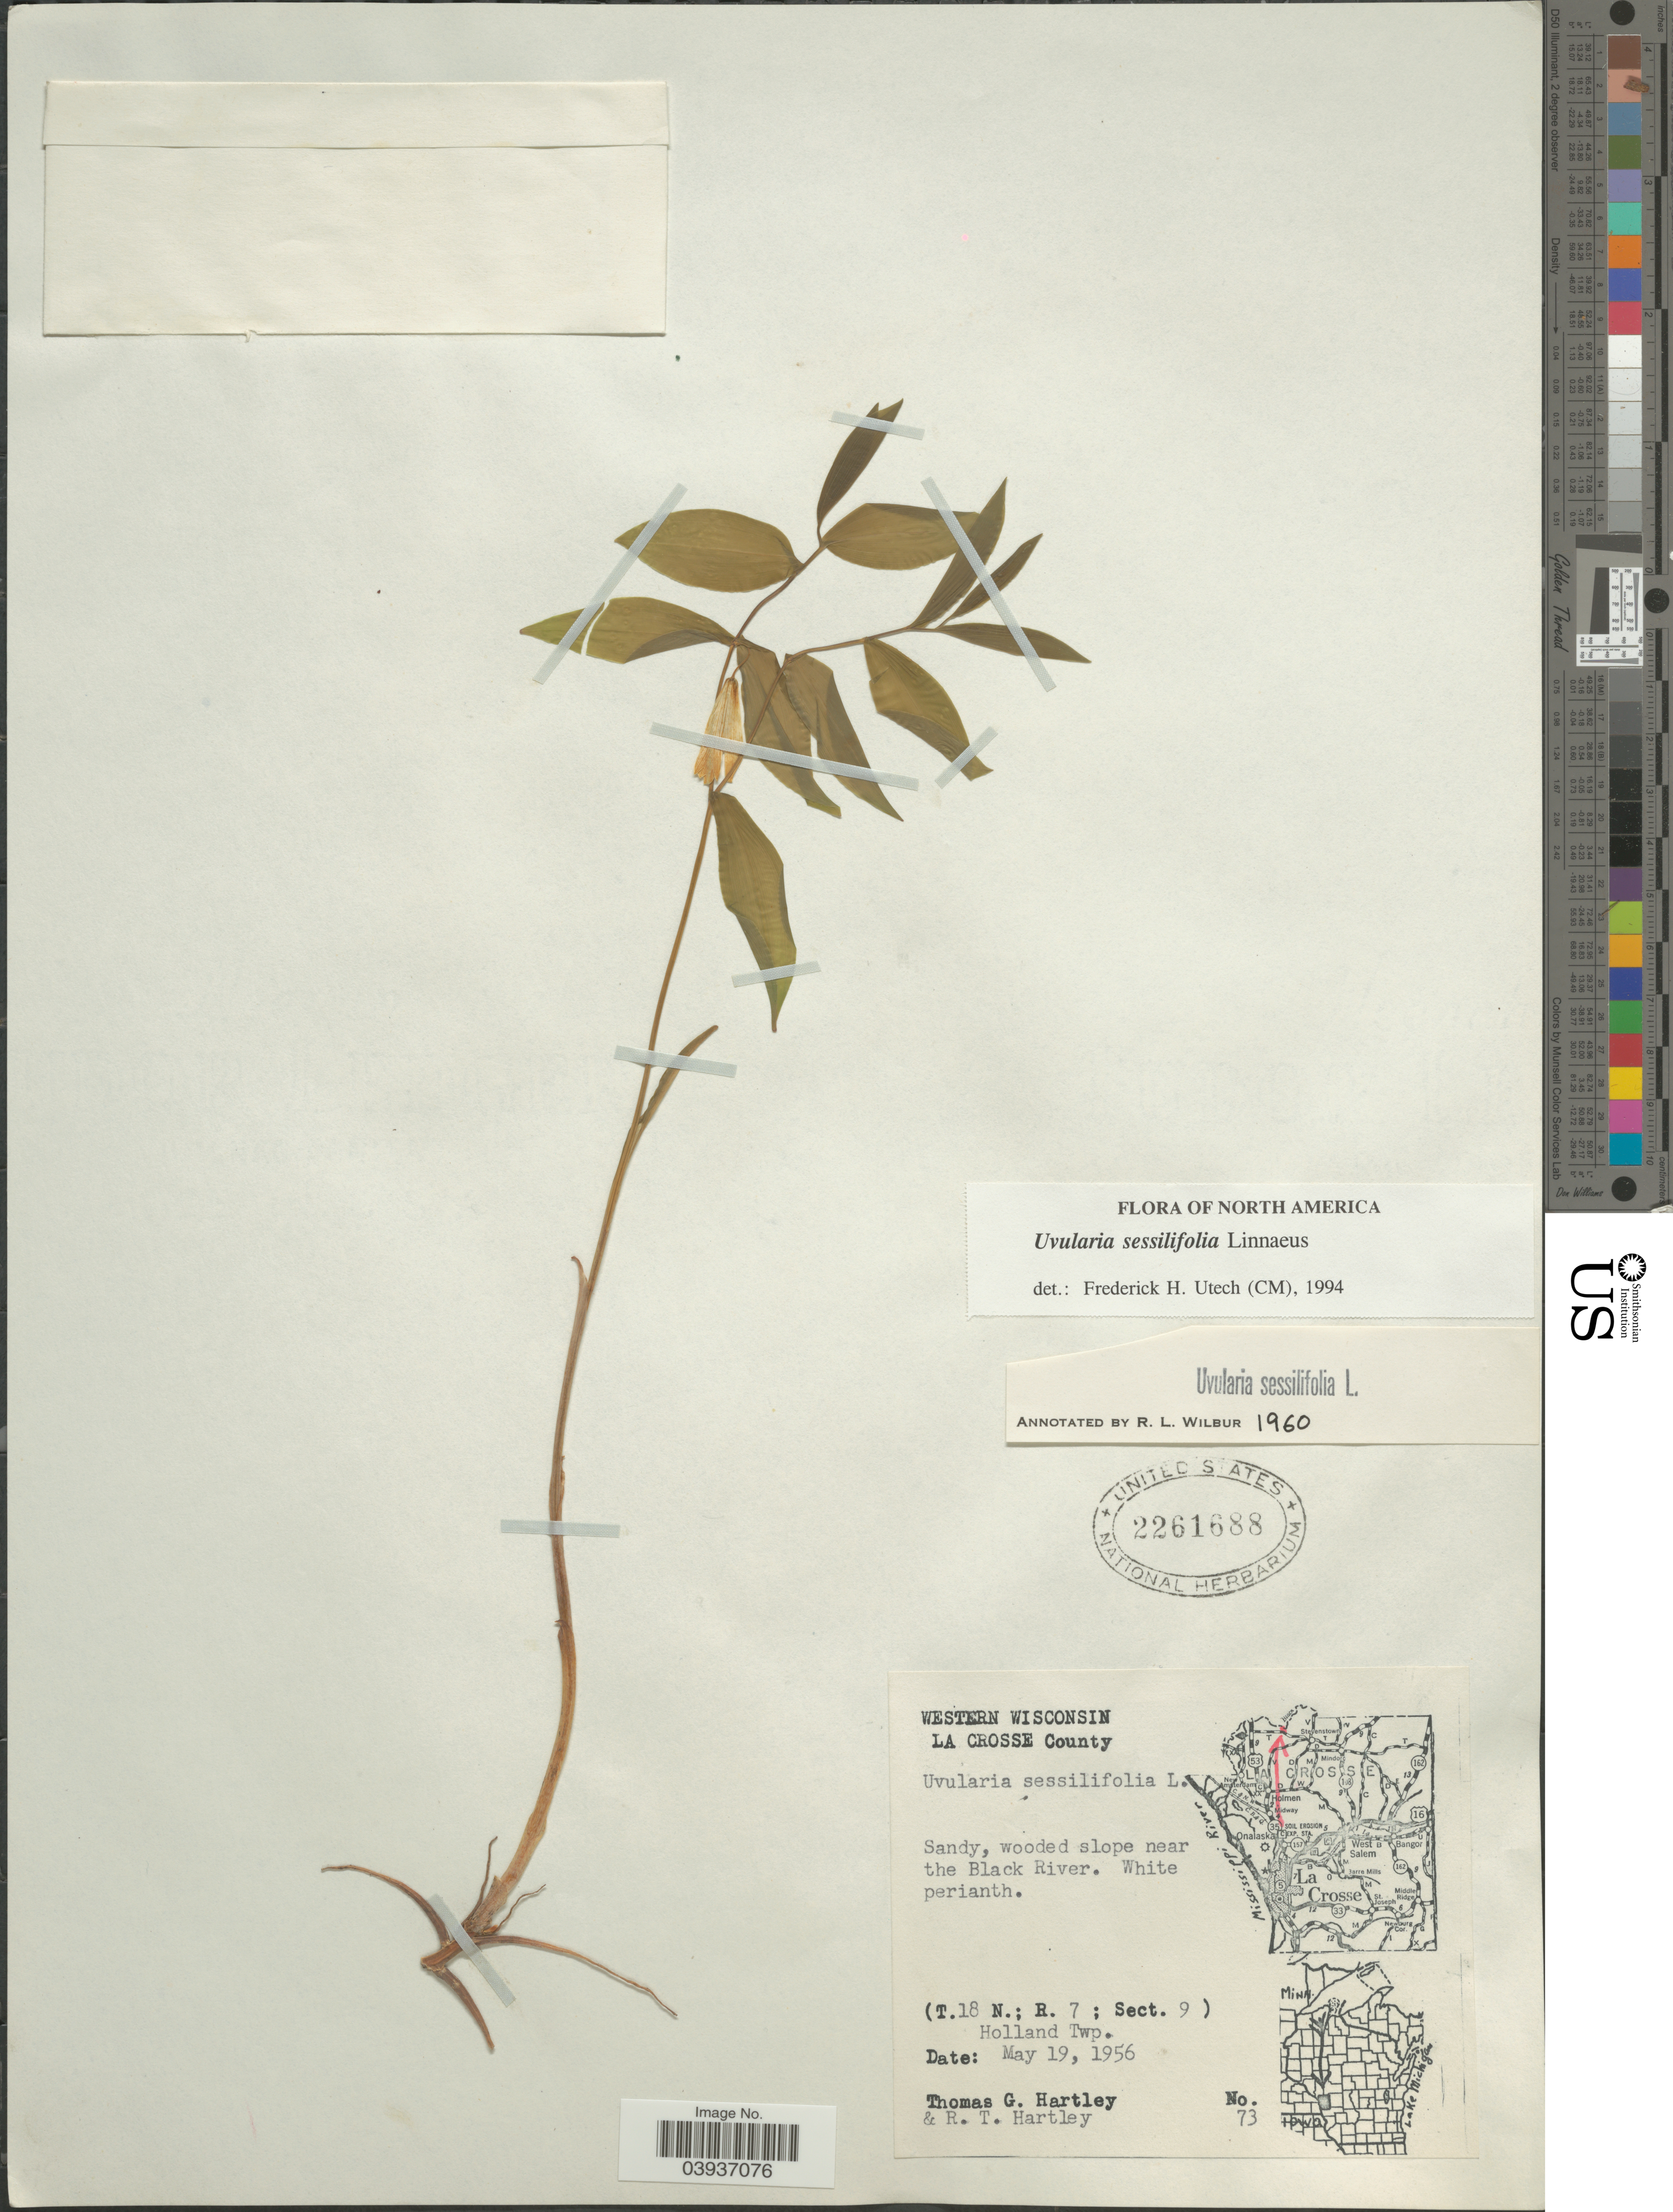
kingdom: Plantae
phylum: Tracheophyta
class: Liliopsida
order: Liliales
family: Colchicaceae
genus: Uvularia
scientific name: Uvularia sessilifolia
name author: L.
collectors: T. G. Hartley & R. T. Hartley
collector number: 73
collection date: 1956-05-19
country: United States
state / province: Wisconsin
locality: Western Wisconsin. La Crosse County. Slope near the Black River. (T.18 N.; R. 7 ; Sect. 9). Holland Twp.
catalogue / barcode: US 2261688